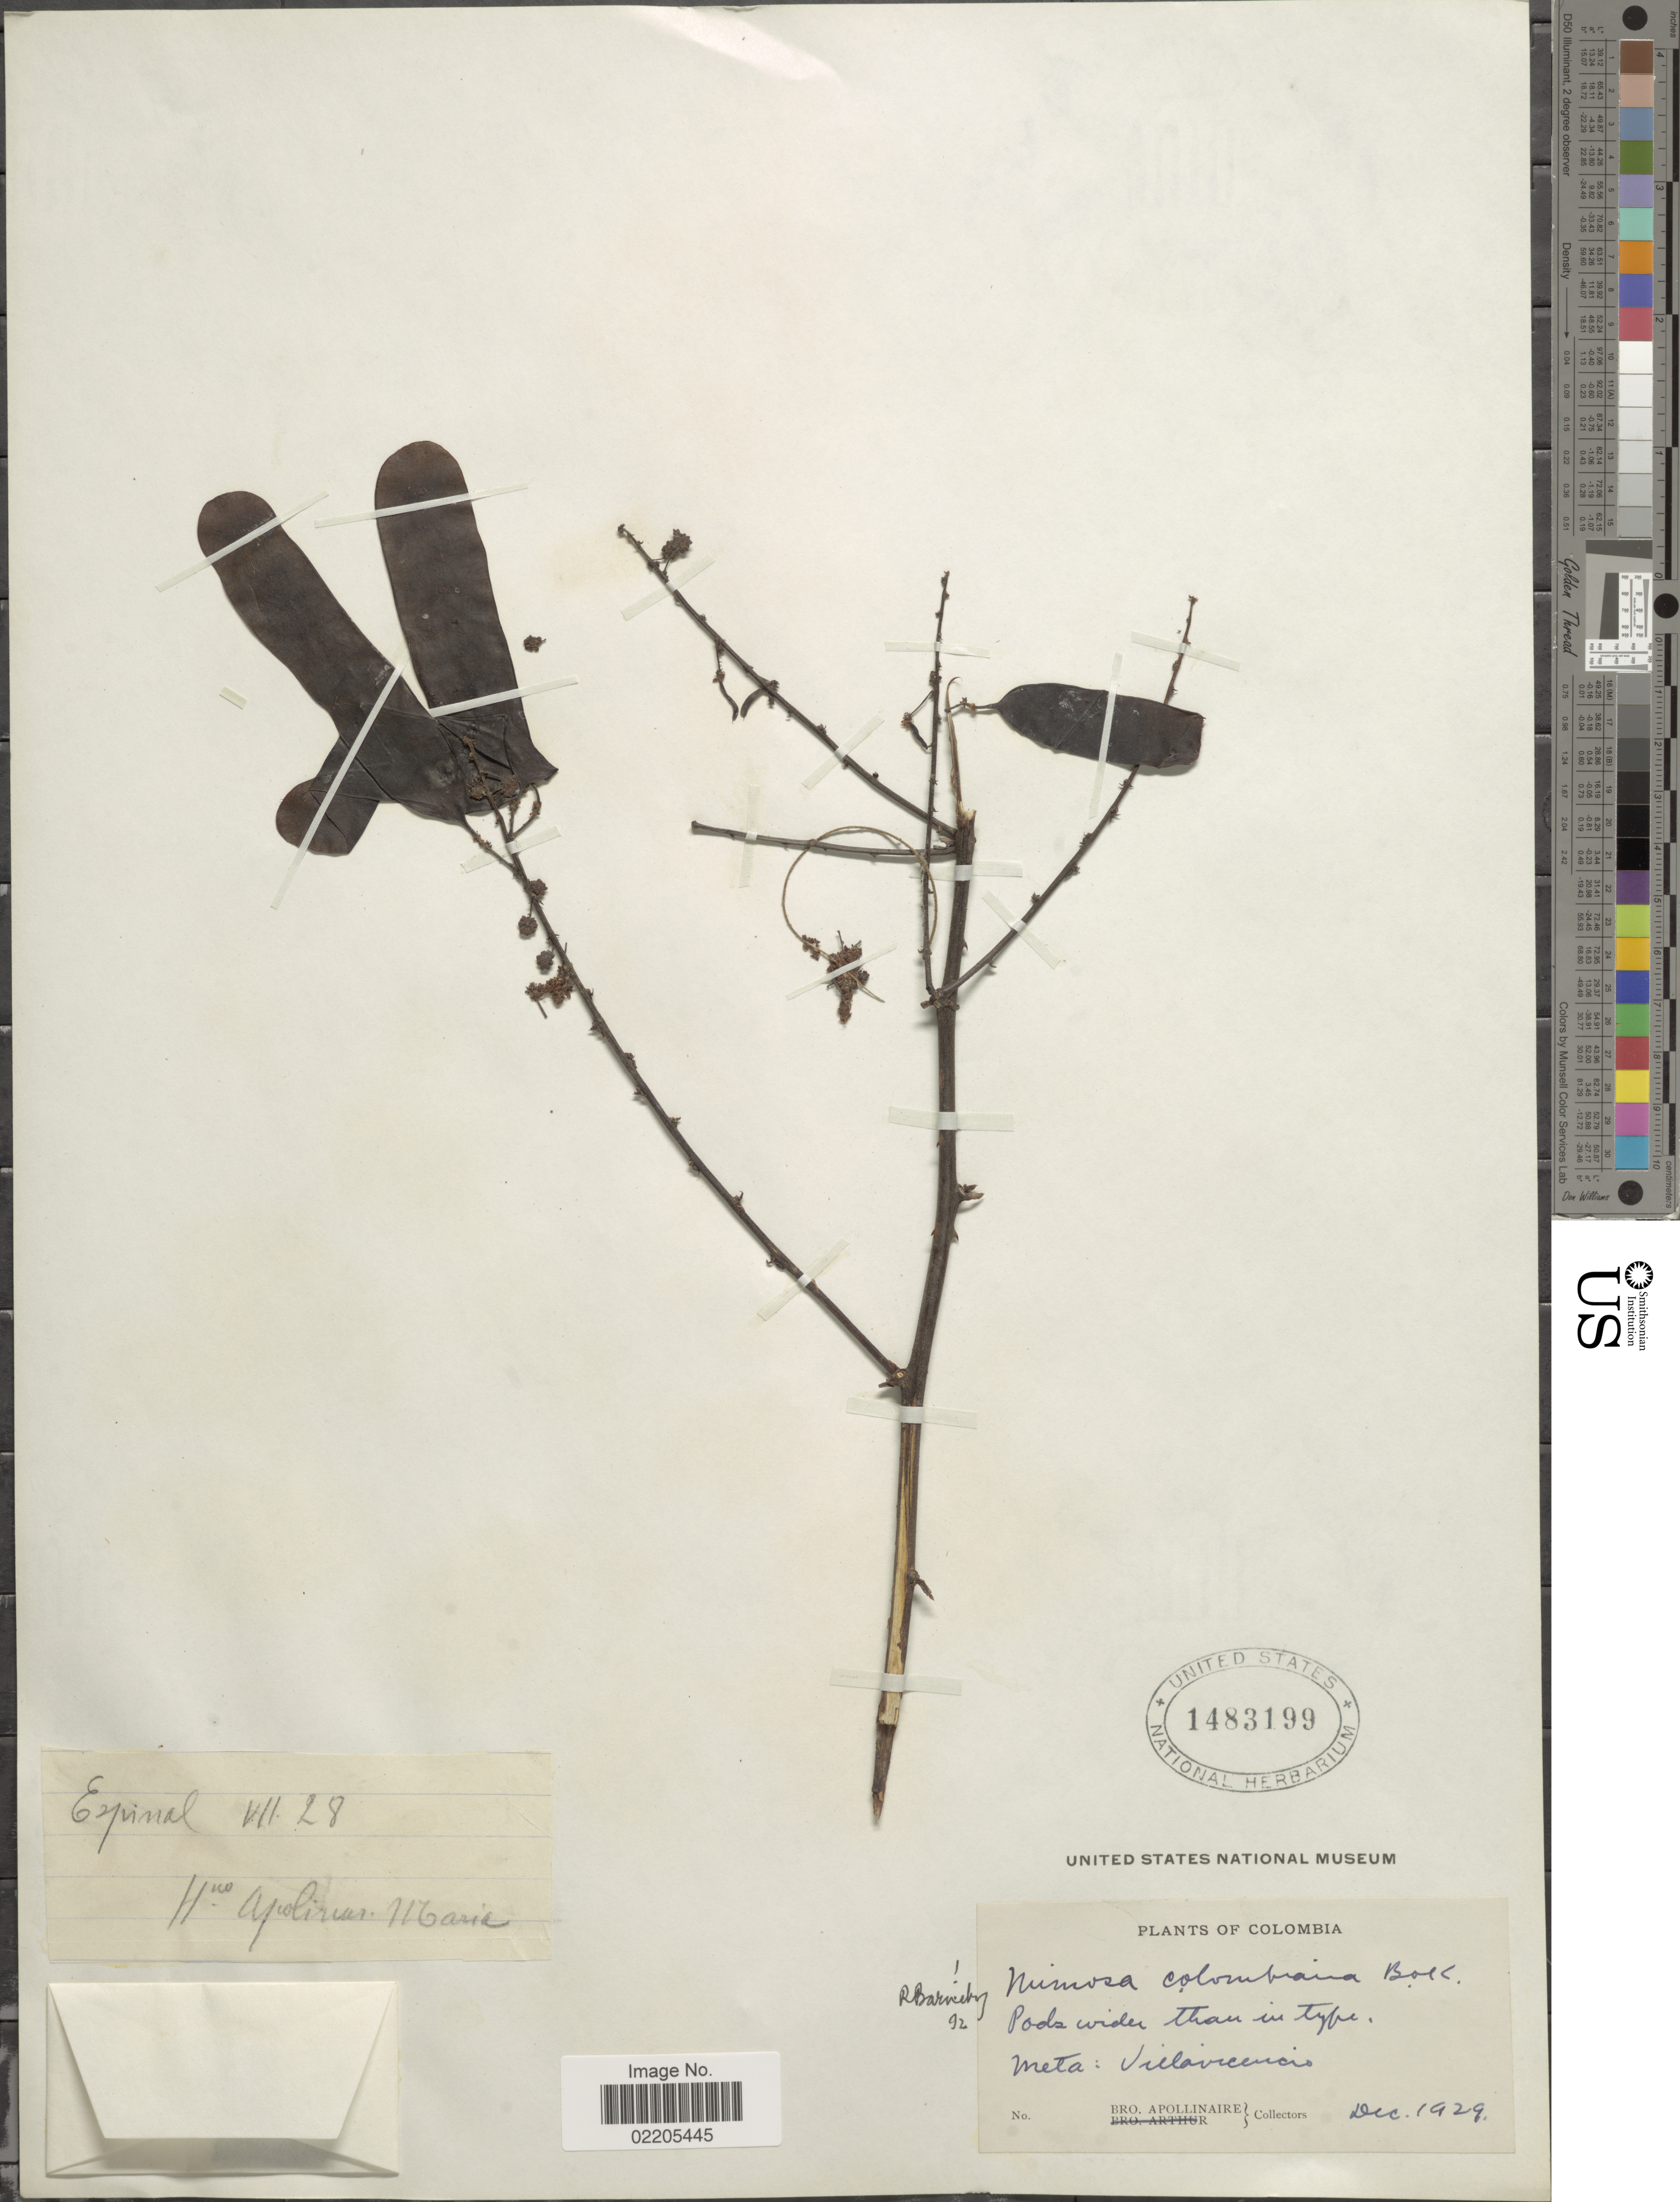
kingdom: Plantae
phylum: Tracheophyta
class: Magnoliopsida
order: Fabales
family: Fabaceae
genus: Mimosa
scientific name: Mimosa colombiana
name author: Britton & Killip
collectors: Bro. Apollinaire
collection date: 1929-12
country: Colombia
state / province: Meta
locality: Villavicencio.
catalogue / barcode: US 1483199